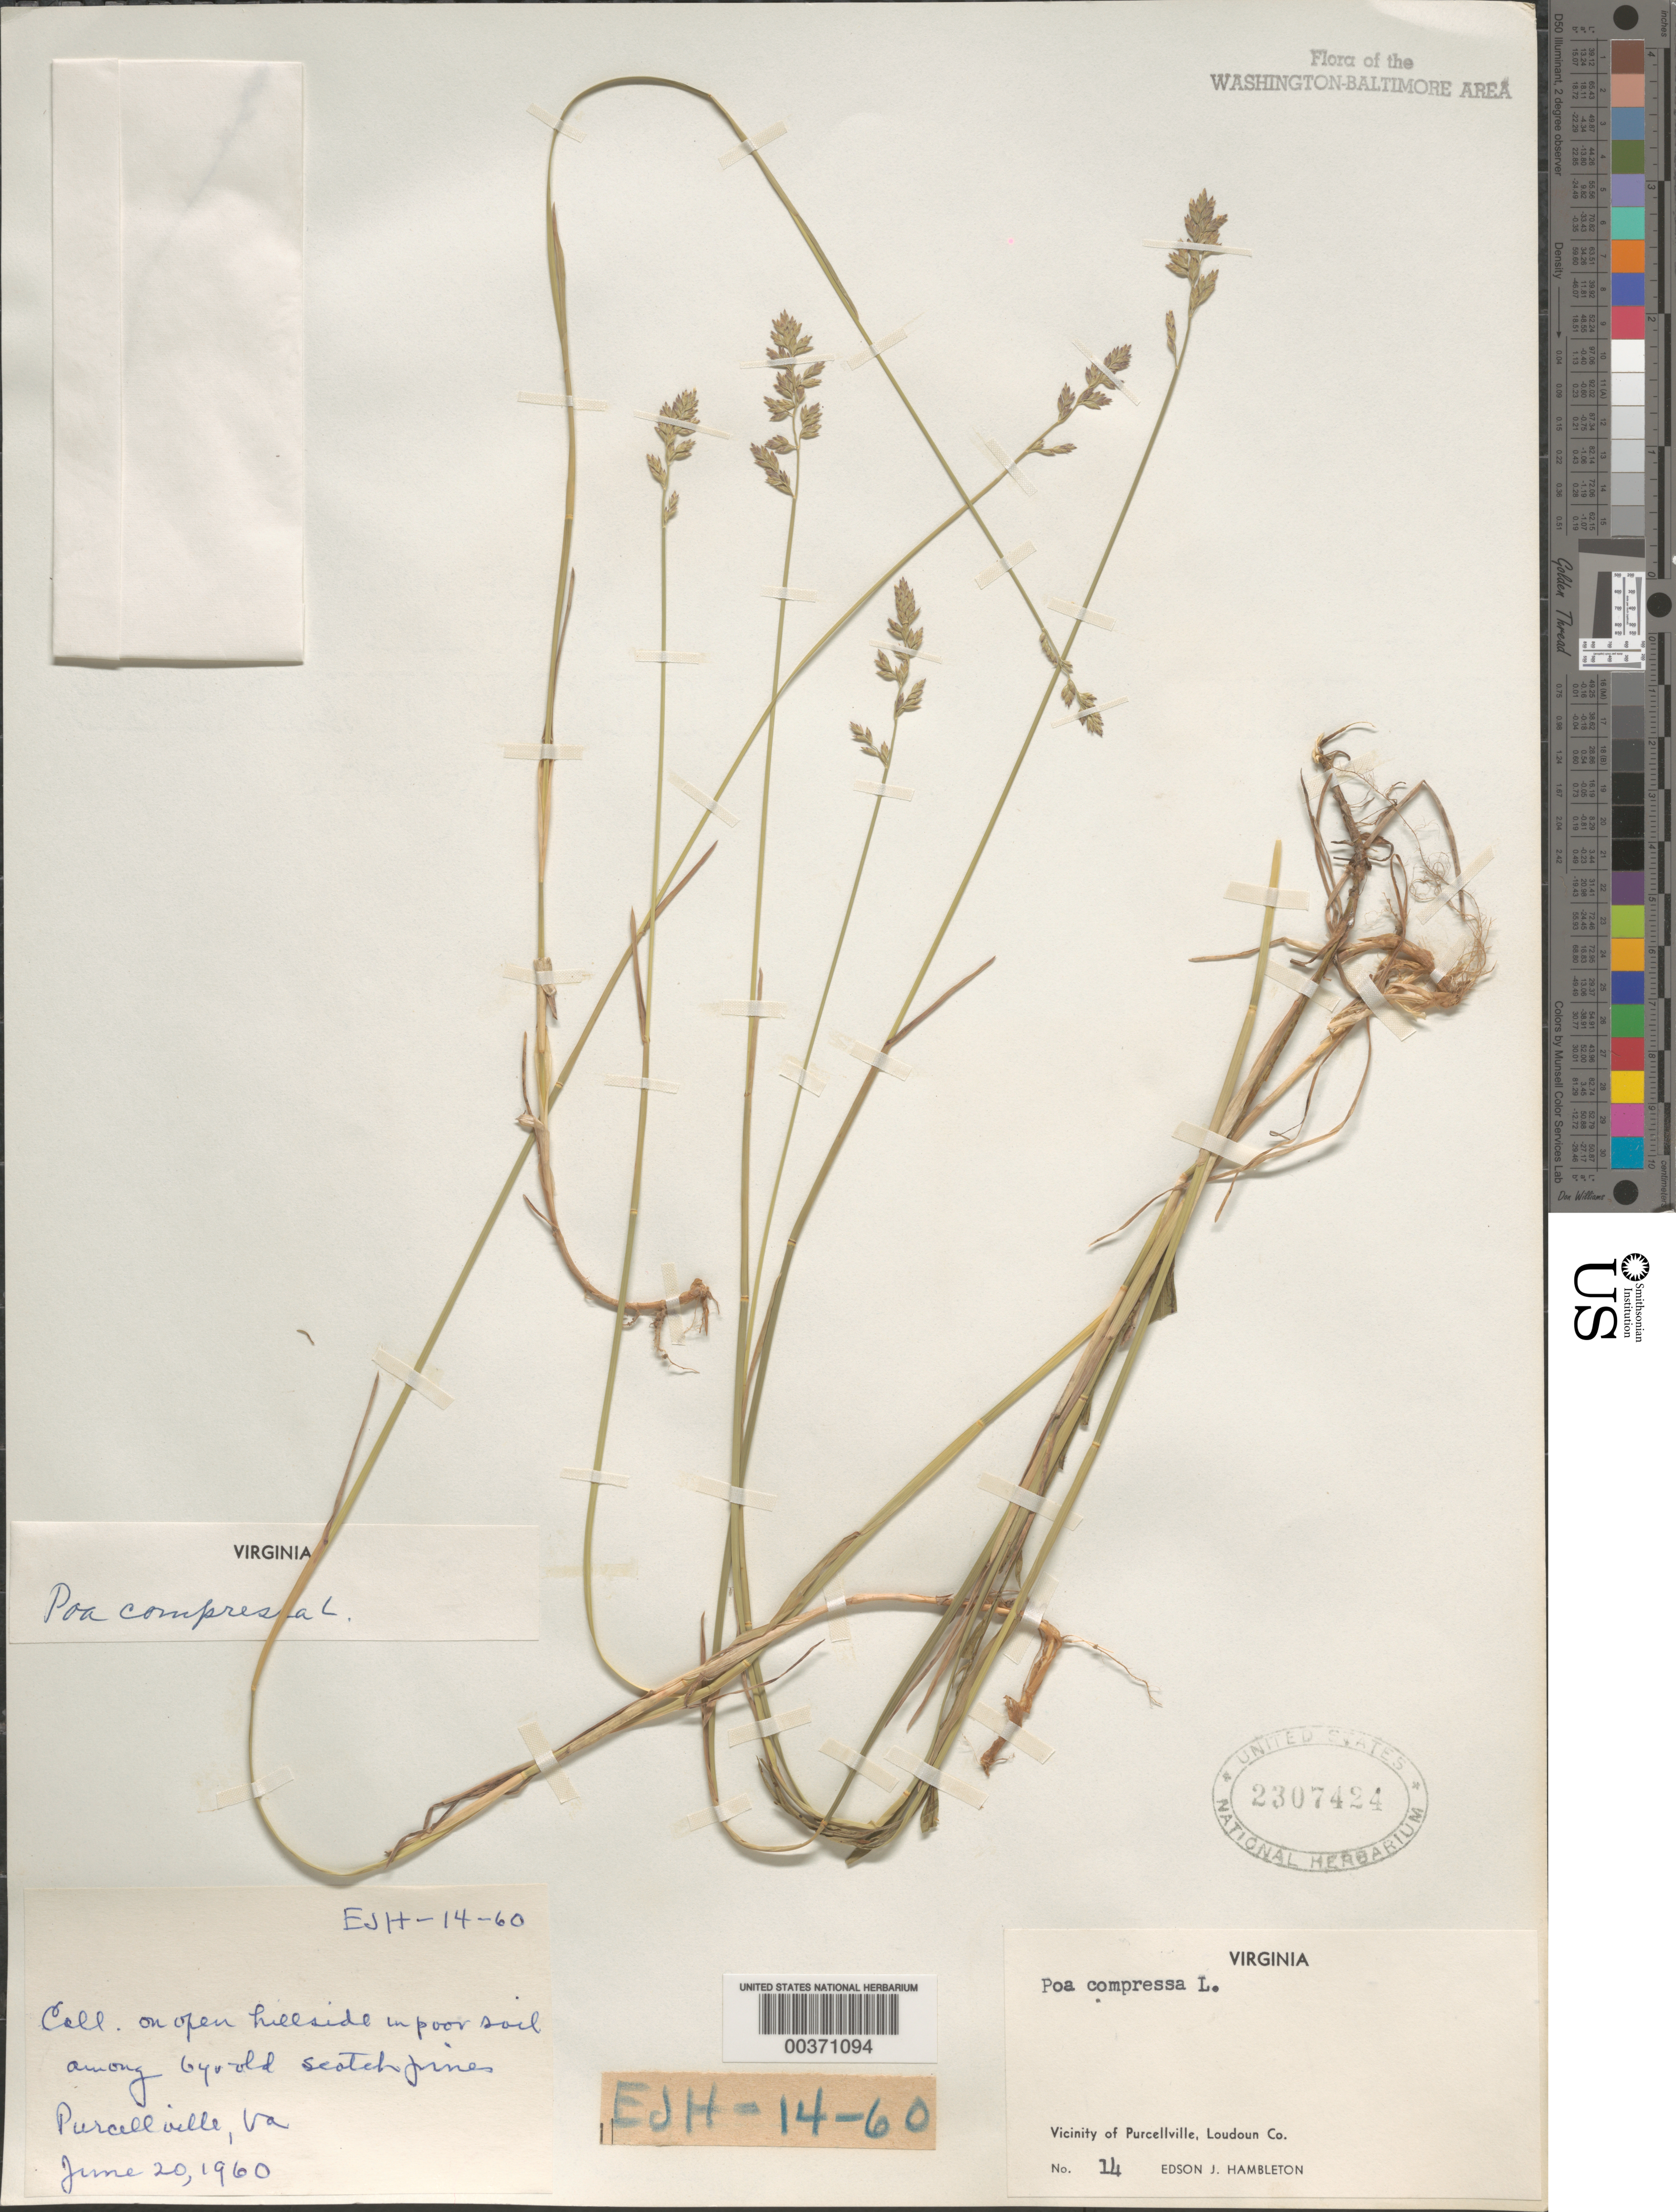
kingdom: Plantae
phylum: Tracheophyta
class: Liliopsida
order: Poales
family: Poaceae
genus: Poa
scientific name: Poa compressa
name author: L.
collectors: E. Hambleton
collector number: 14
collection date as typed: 20 Jun 1960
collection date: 1960-06-20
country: United States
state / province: Virginia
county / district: Loudoun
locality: Purcellville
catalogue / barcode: US 2307424